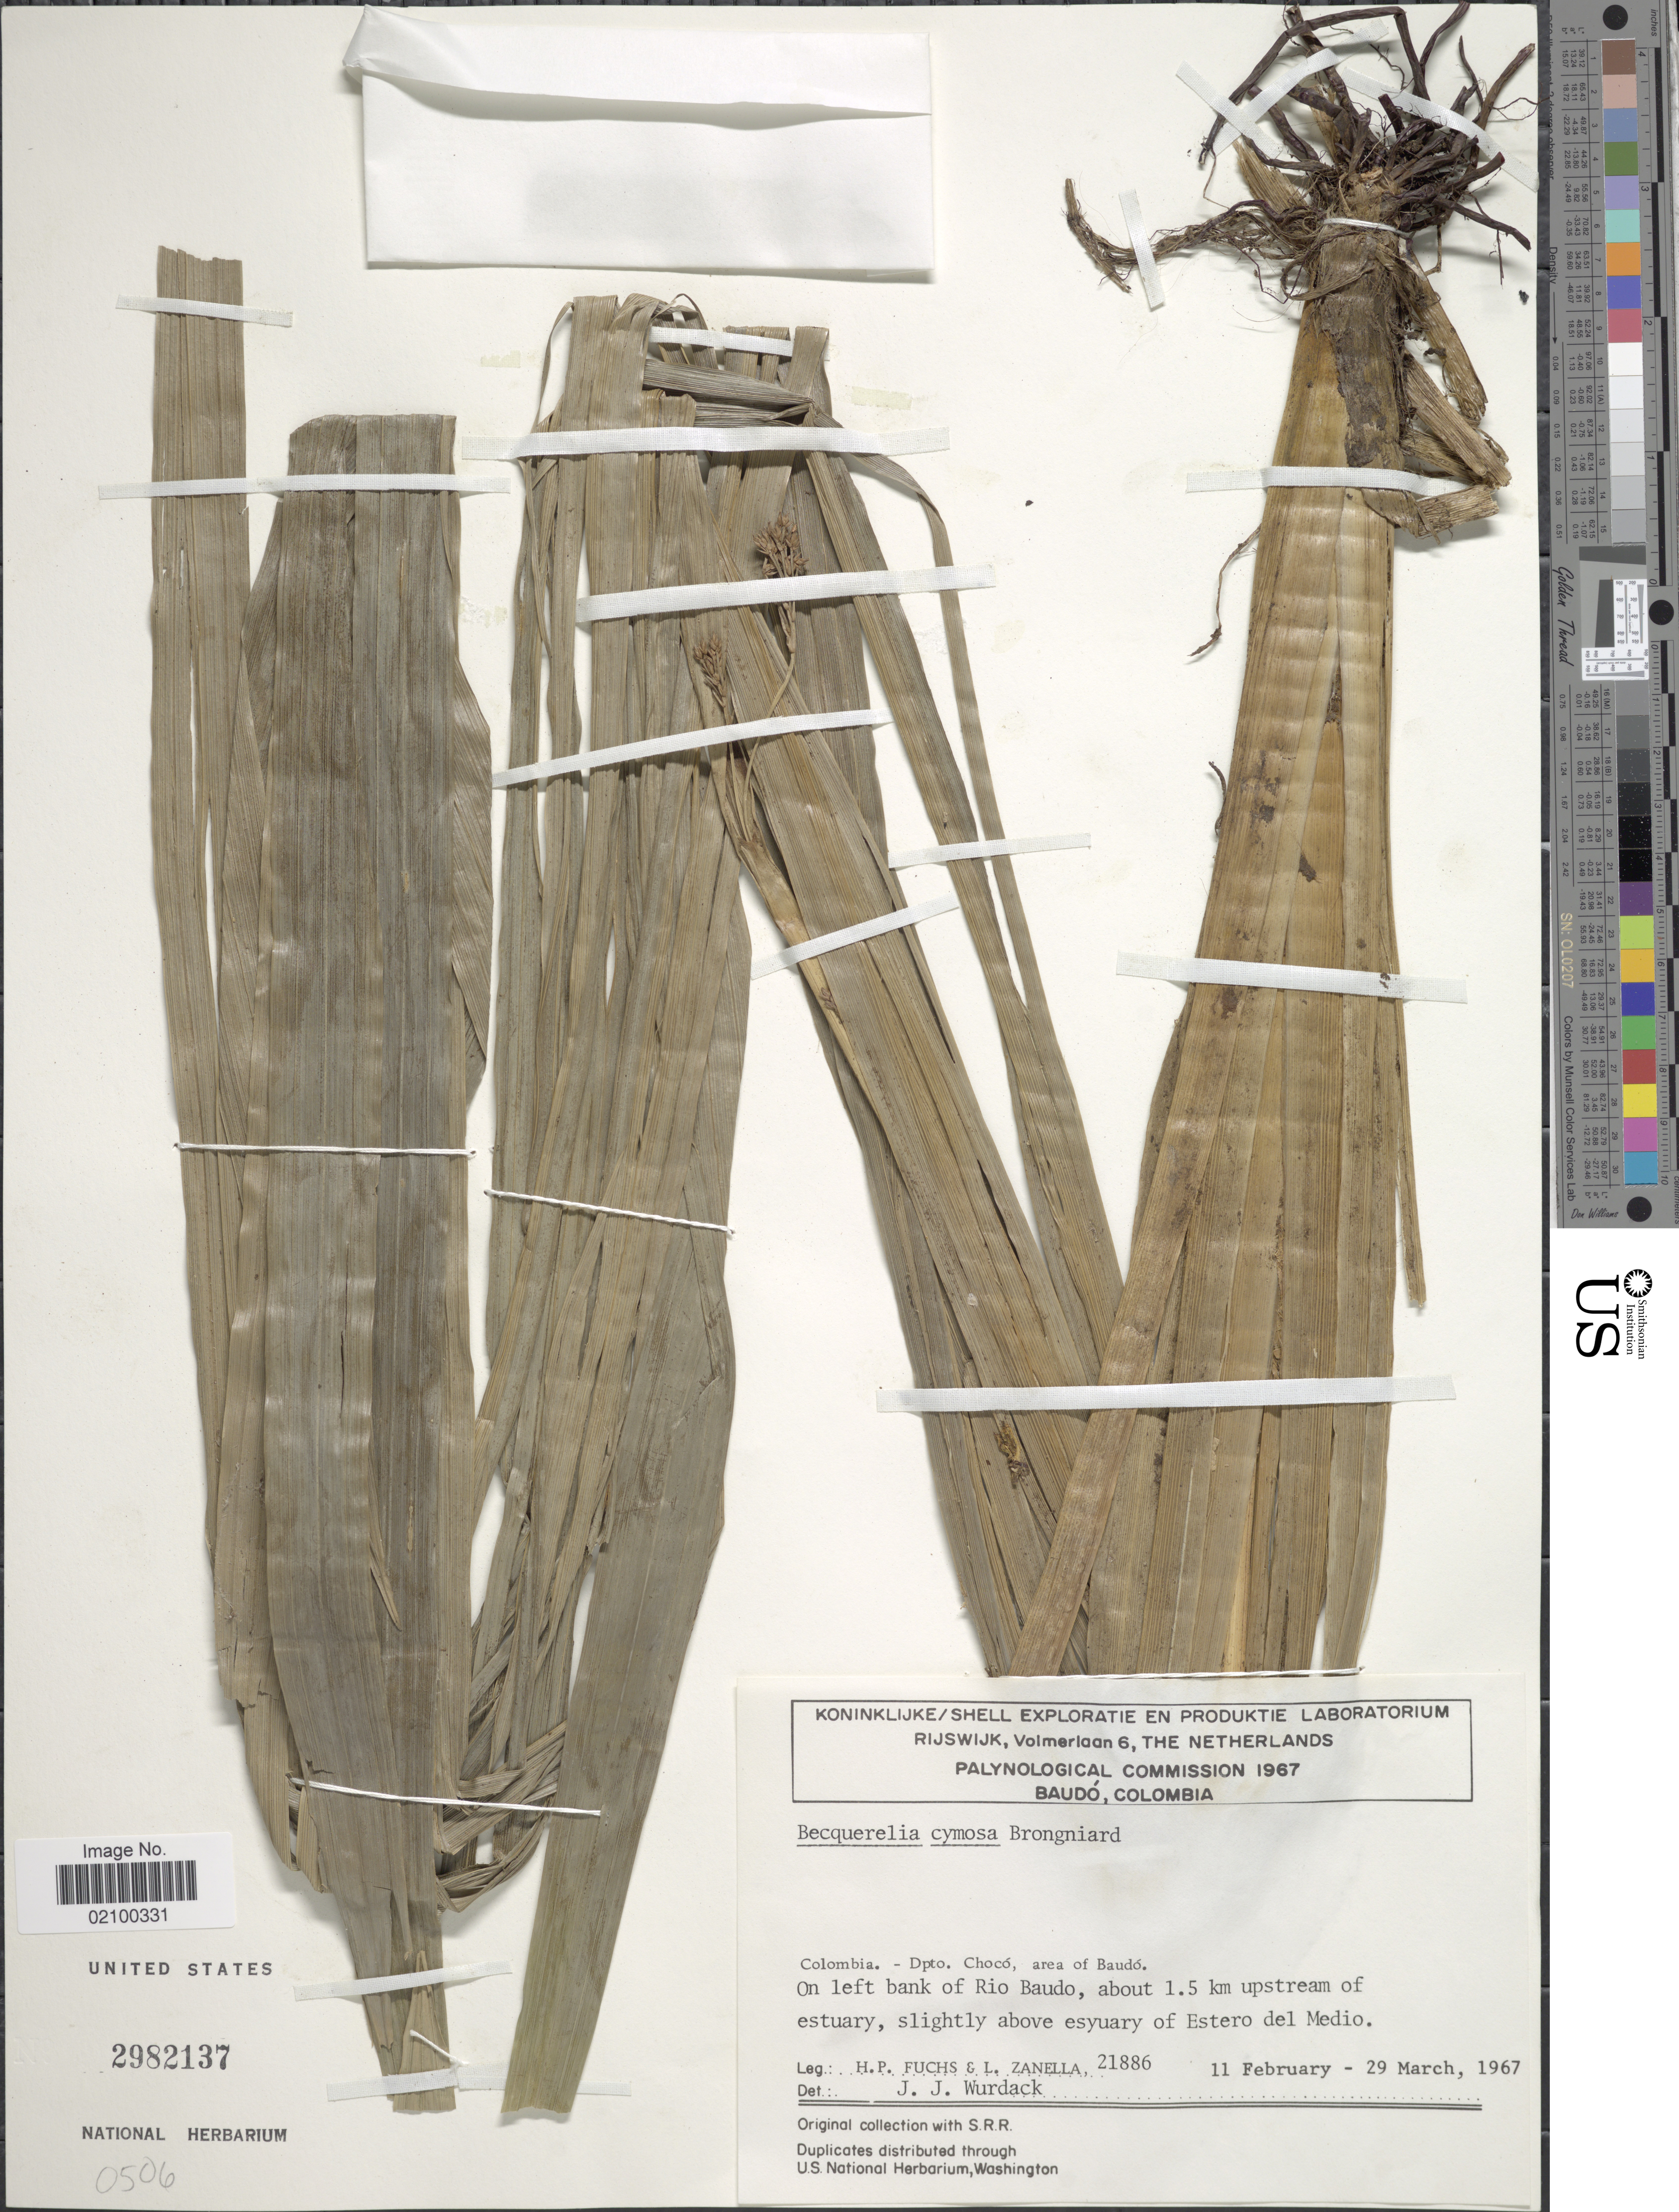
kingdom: Plantae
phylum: Tracheophyta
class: Liliopsida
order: Poales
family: Cyperaceae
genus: Becquerelia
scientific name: Becquerelia cymosa subsp. cymosa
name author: Brongn.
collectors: H. P. Fuchs & L. Zanella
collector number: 21886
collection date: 1967-02-11/1967-03-29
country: Colombia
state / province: Chocó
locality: Area of Baudo, On left bank of Rio Baudo, about 1.5 km upstream of estuary, slightly above esyuary of Estero del Medio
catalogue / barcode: US 2982137